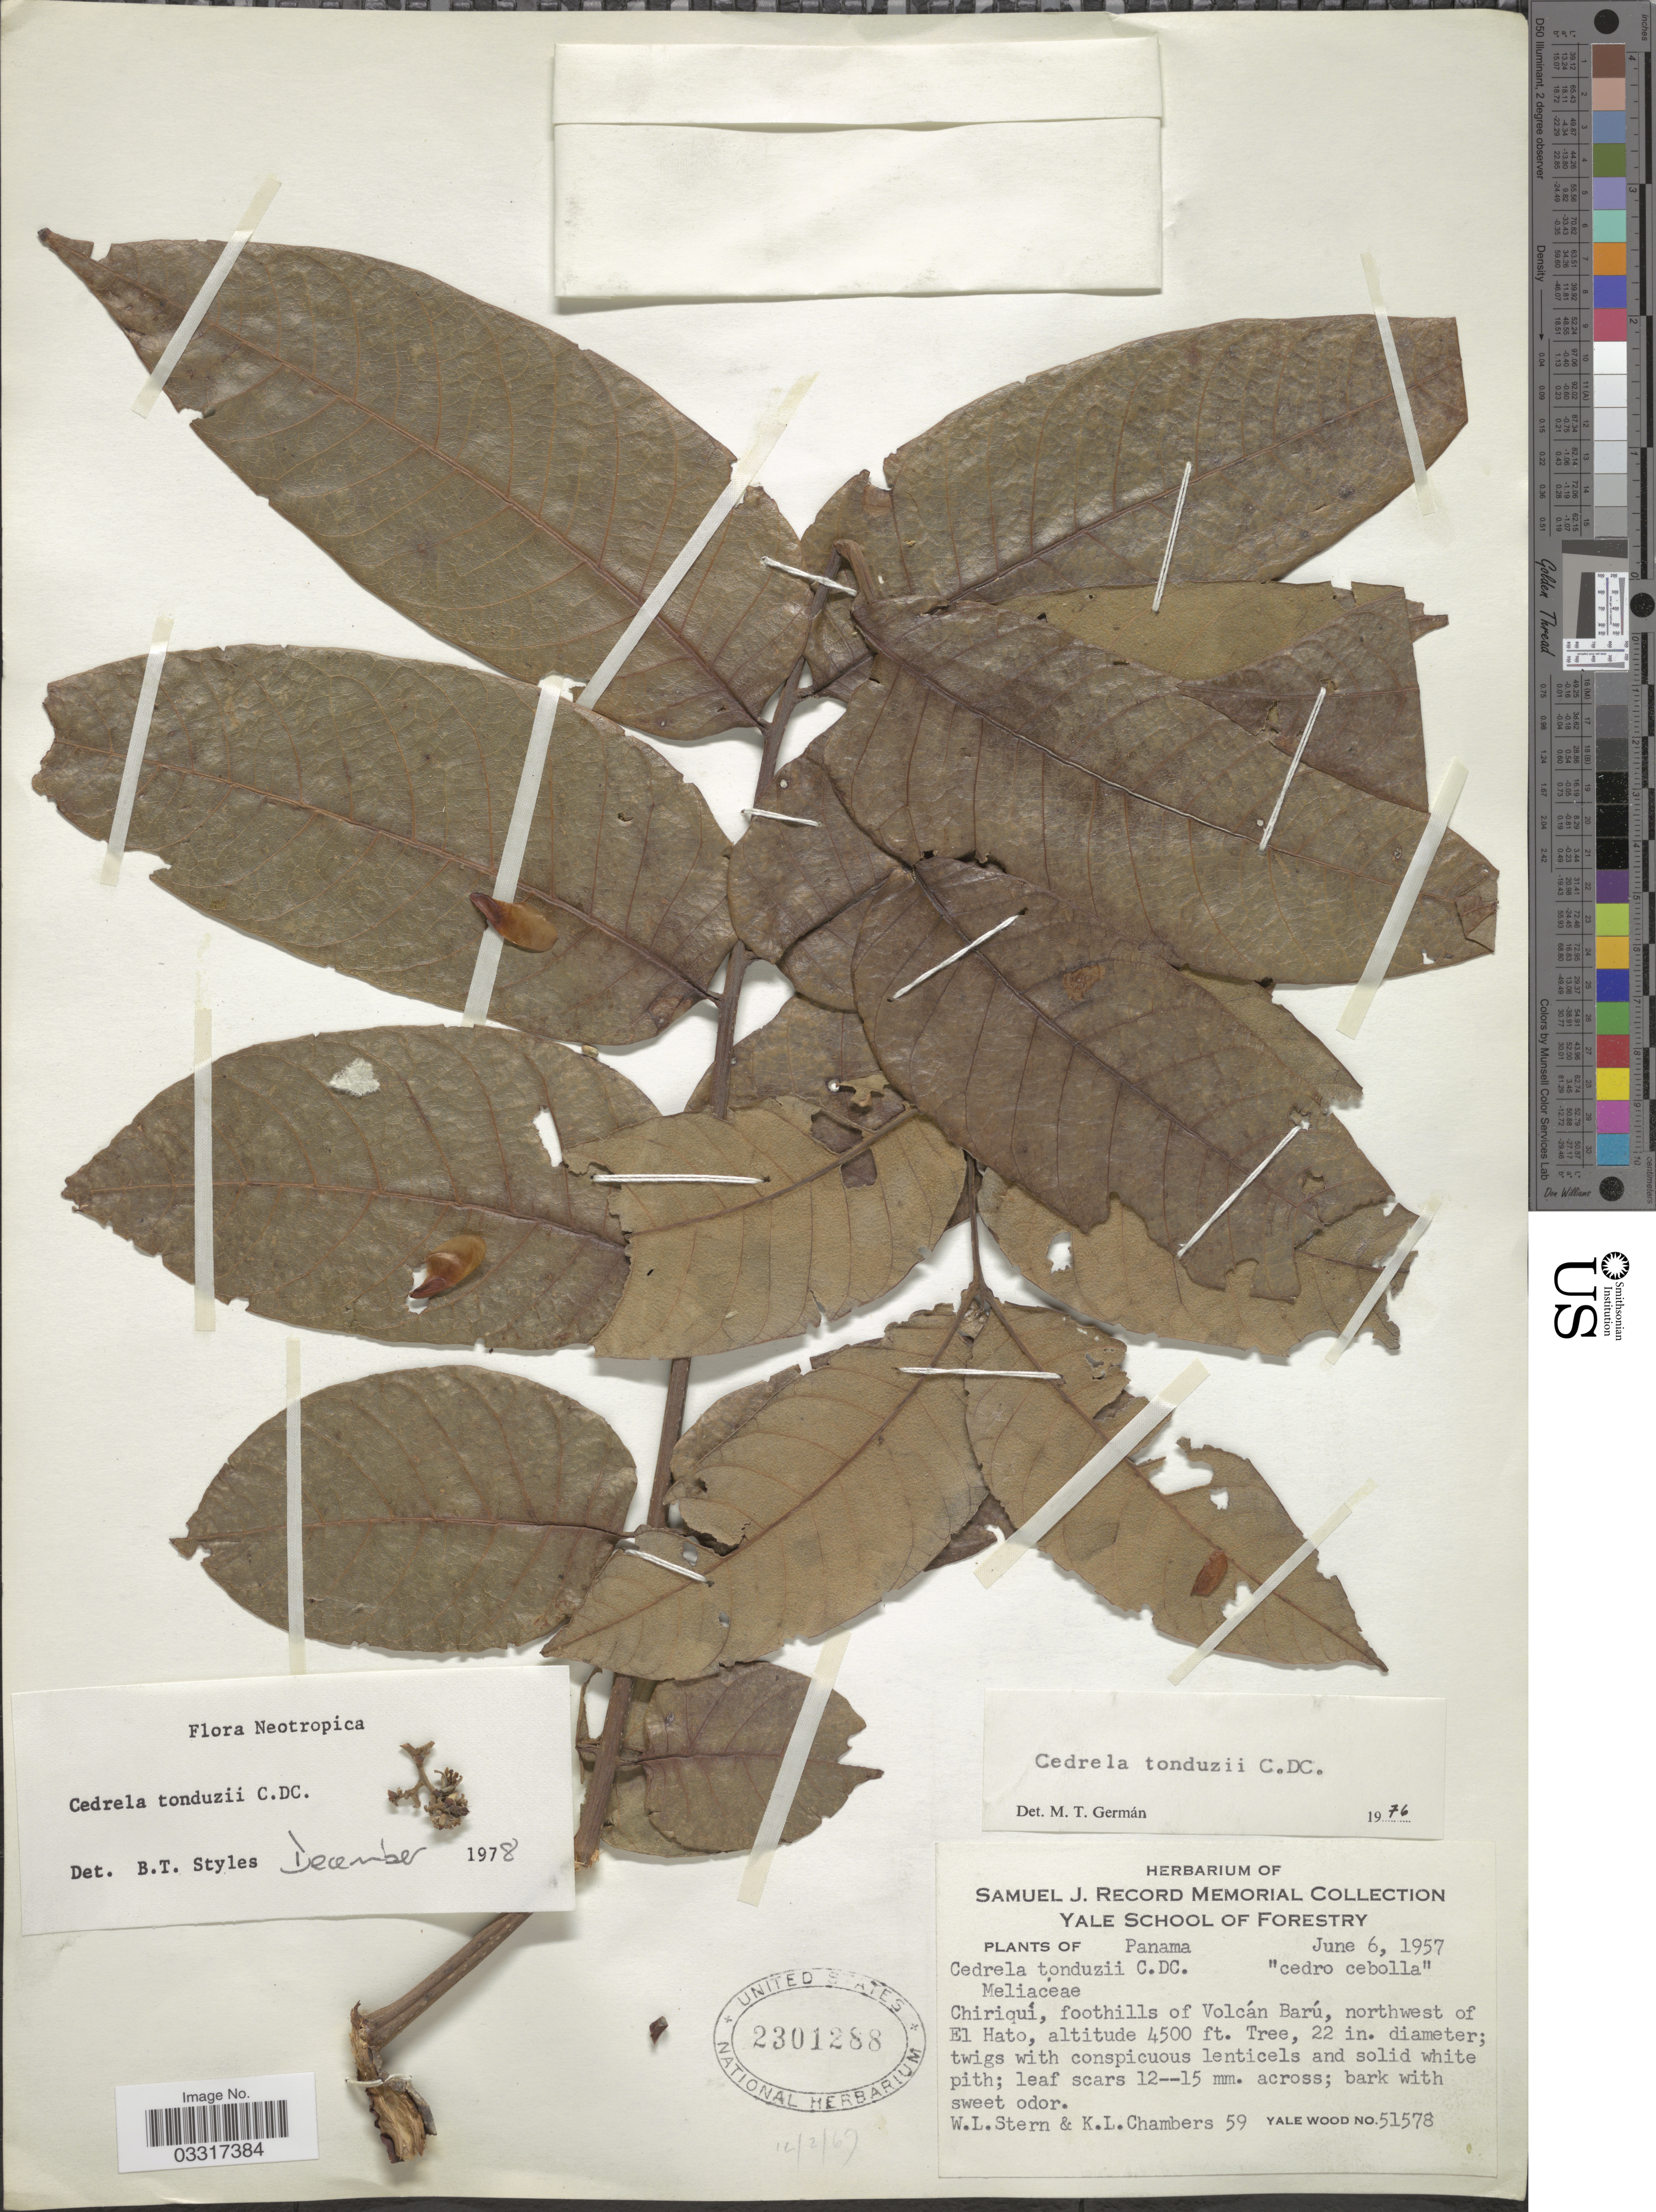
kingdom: Plantae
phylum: Tracheophyta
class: Magnoliopsida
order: Sapindales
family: Meliaceae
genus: Cedrela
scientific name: Cedrela tonduzii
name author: C. DC.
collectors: W. L. Stern & K. Chambers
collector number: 59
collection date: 1957-06-06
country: Panama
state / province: Chiriqui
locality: Foothills of Volcán Barú, northwest of El Hato.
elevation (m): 1372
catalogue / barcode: US 2301288